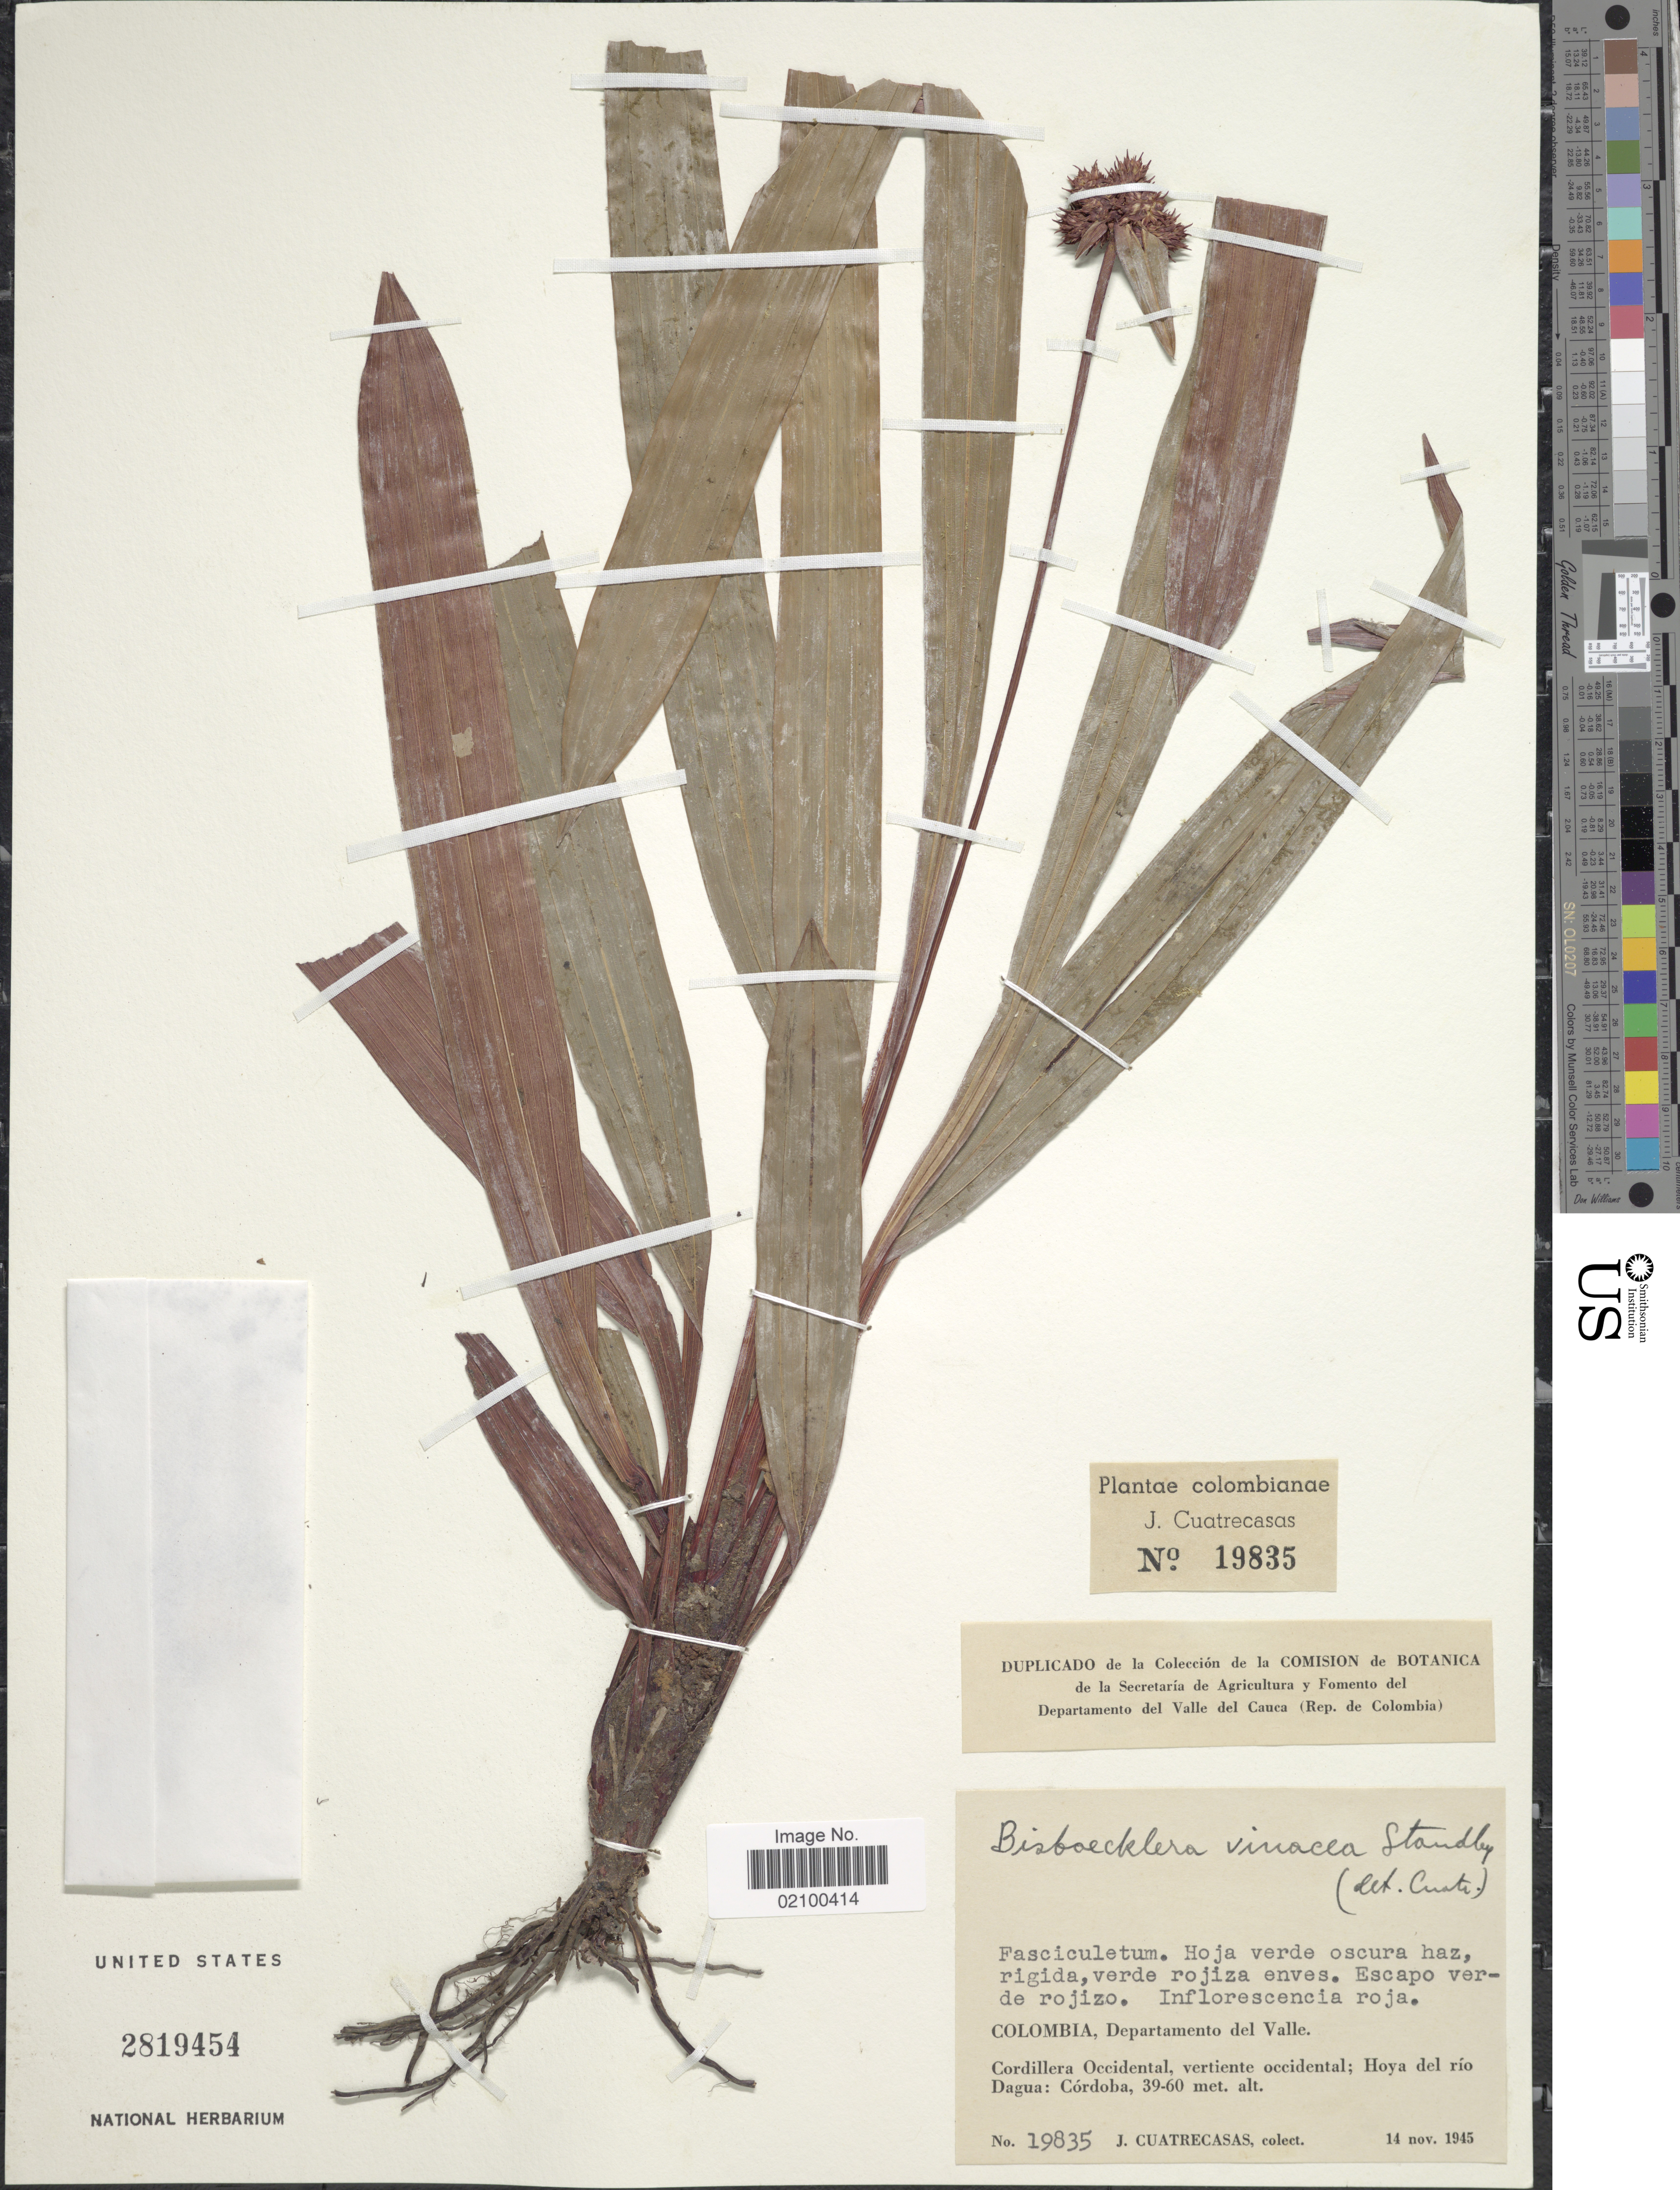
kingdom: Plantae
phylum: Tracheophyta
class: Liliopsida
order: Poales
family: Cyperaceae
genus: Bisboeckelera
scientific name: Bisboeckelera vinacea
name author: Standl.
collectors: J. Cuatrecasas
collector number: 19835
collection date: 1945-11-14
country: Colombia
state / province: Valle del Cauca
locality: Departamento del Valle. Cordillera Occidental, vertiente occidental; Hoya del rio Dagua: Cordoba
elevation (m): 39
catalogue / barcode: US 2819454